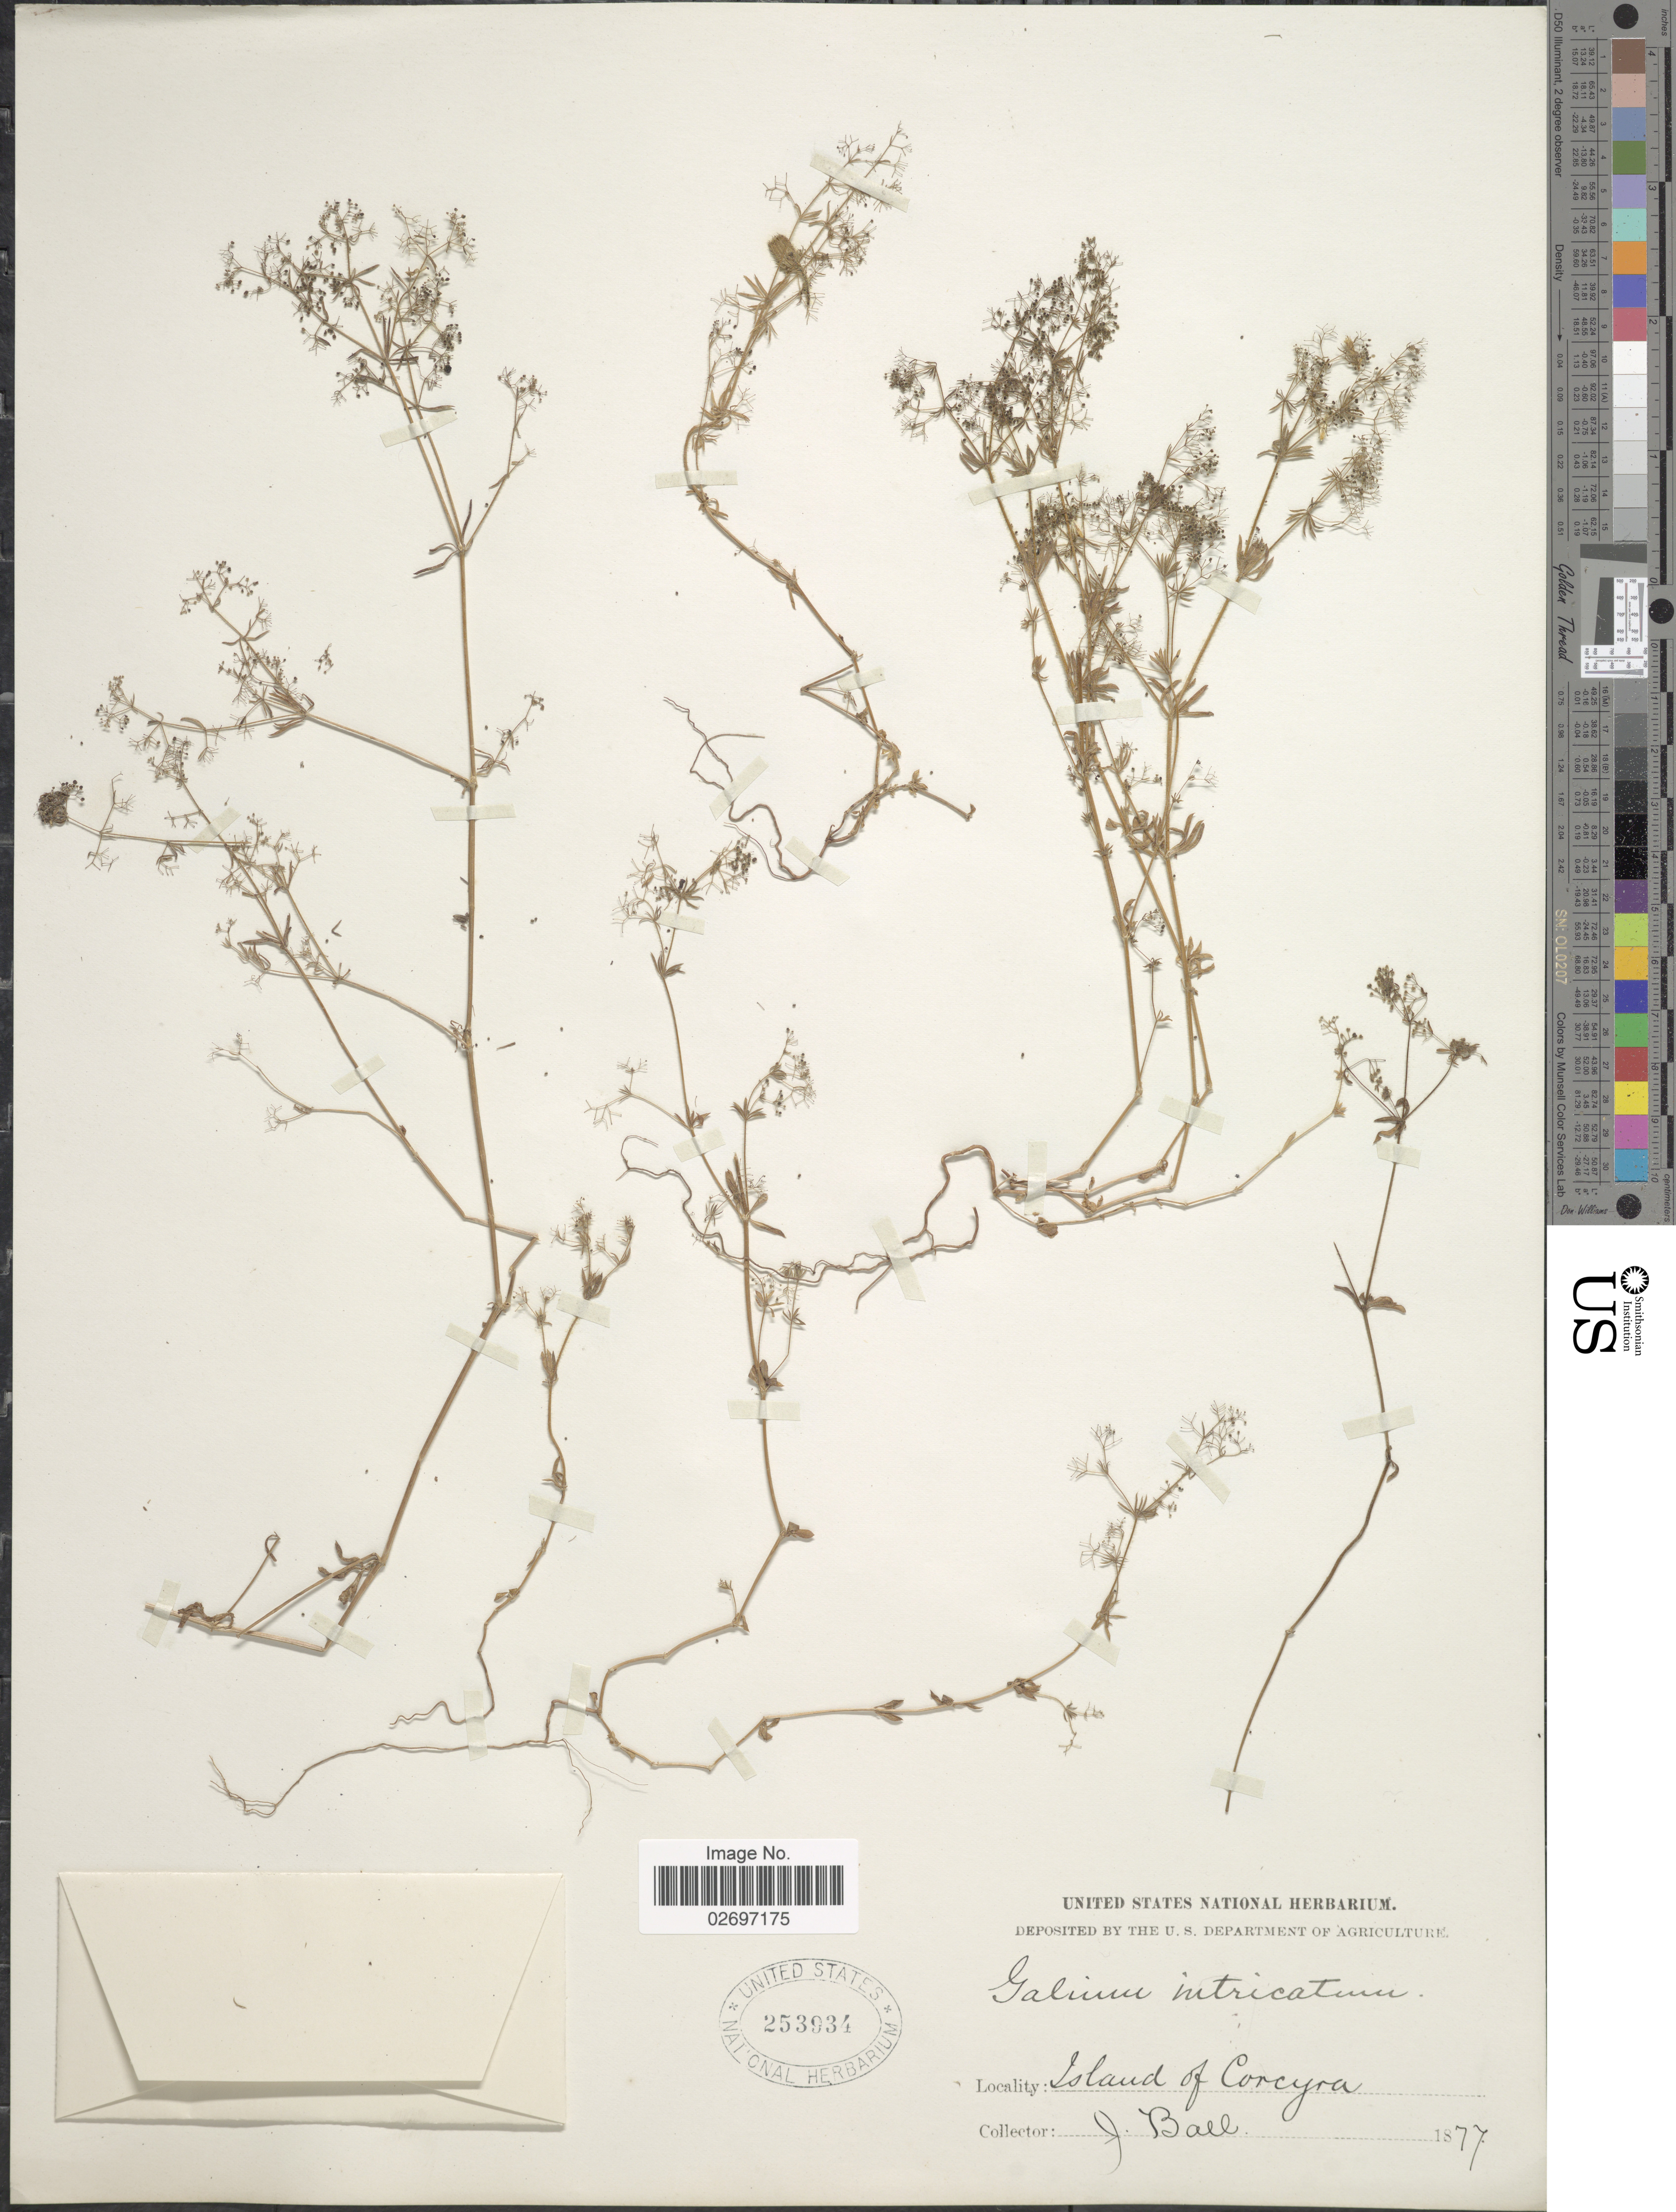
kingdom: Plantae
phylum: Tracheophyta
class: Magnoliopsida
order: Gentianales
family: Rubiaceae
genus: Galium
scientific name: Galium intricatum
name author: Margot & Reut.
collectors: J. Ball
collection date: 1877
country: France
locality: Island of Corcyra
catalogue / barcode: US 253934